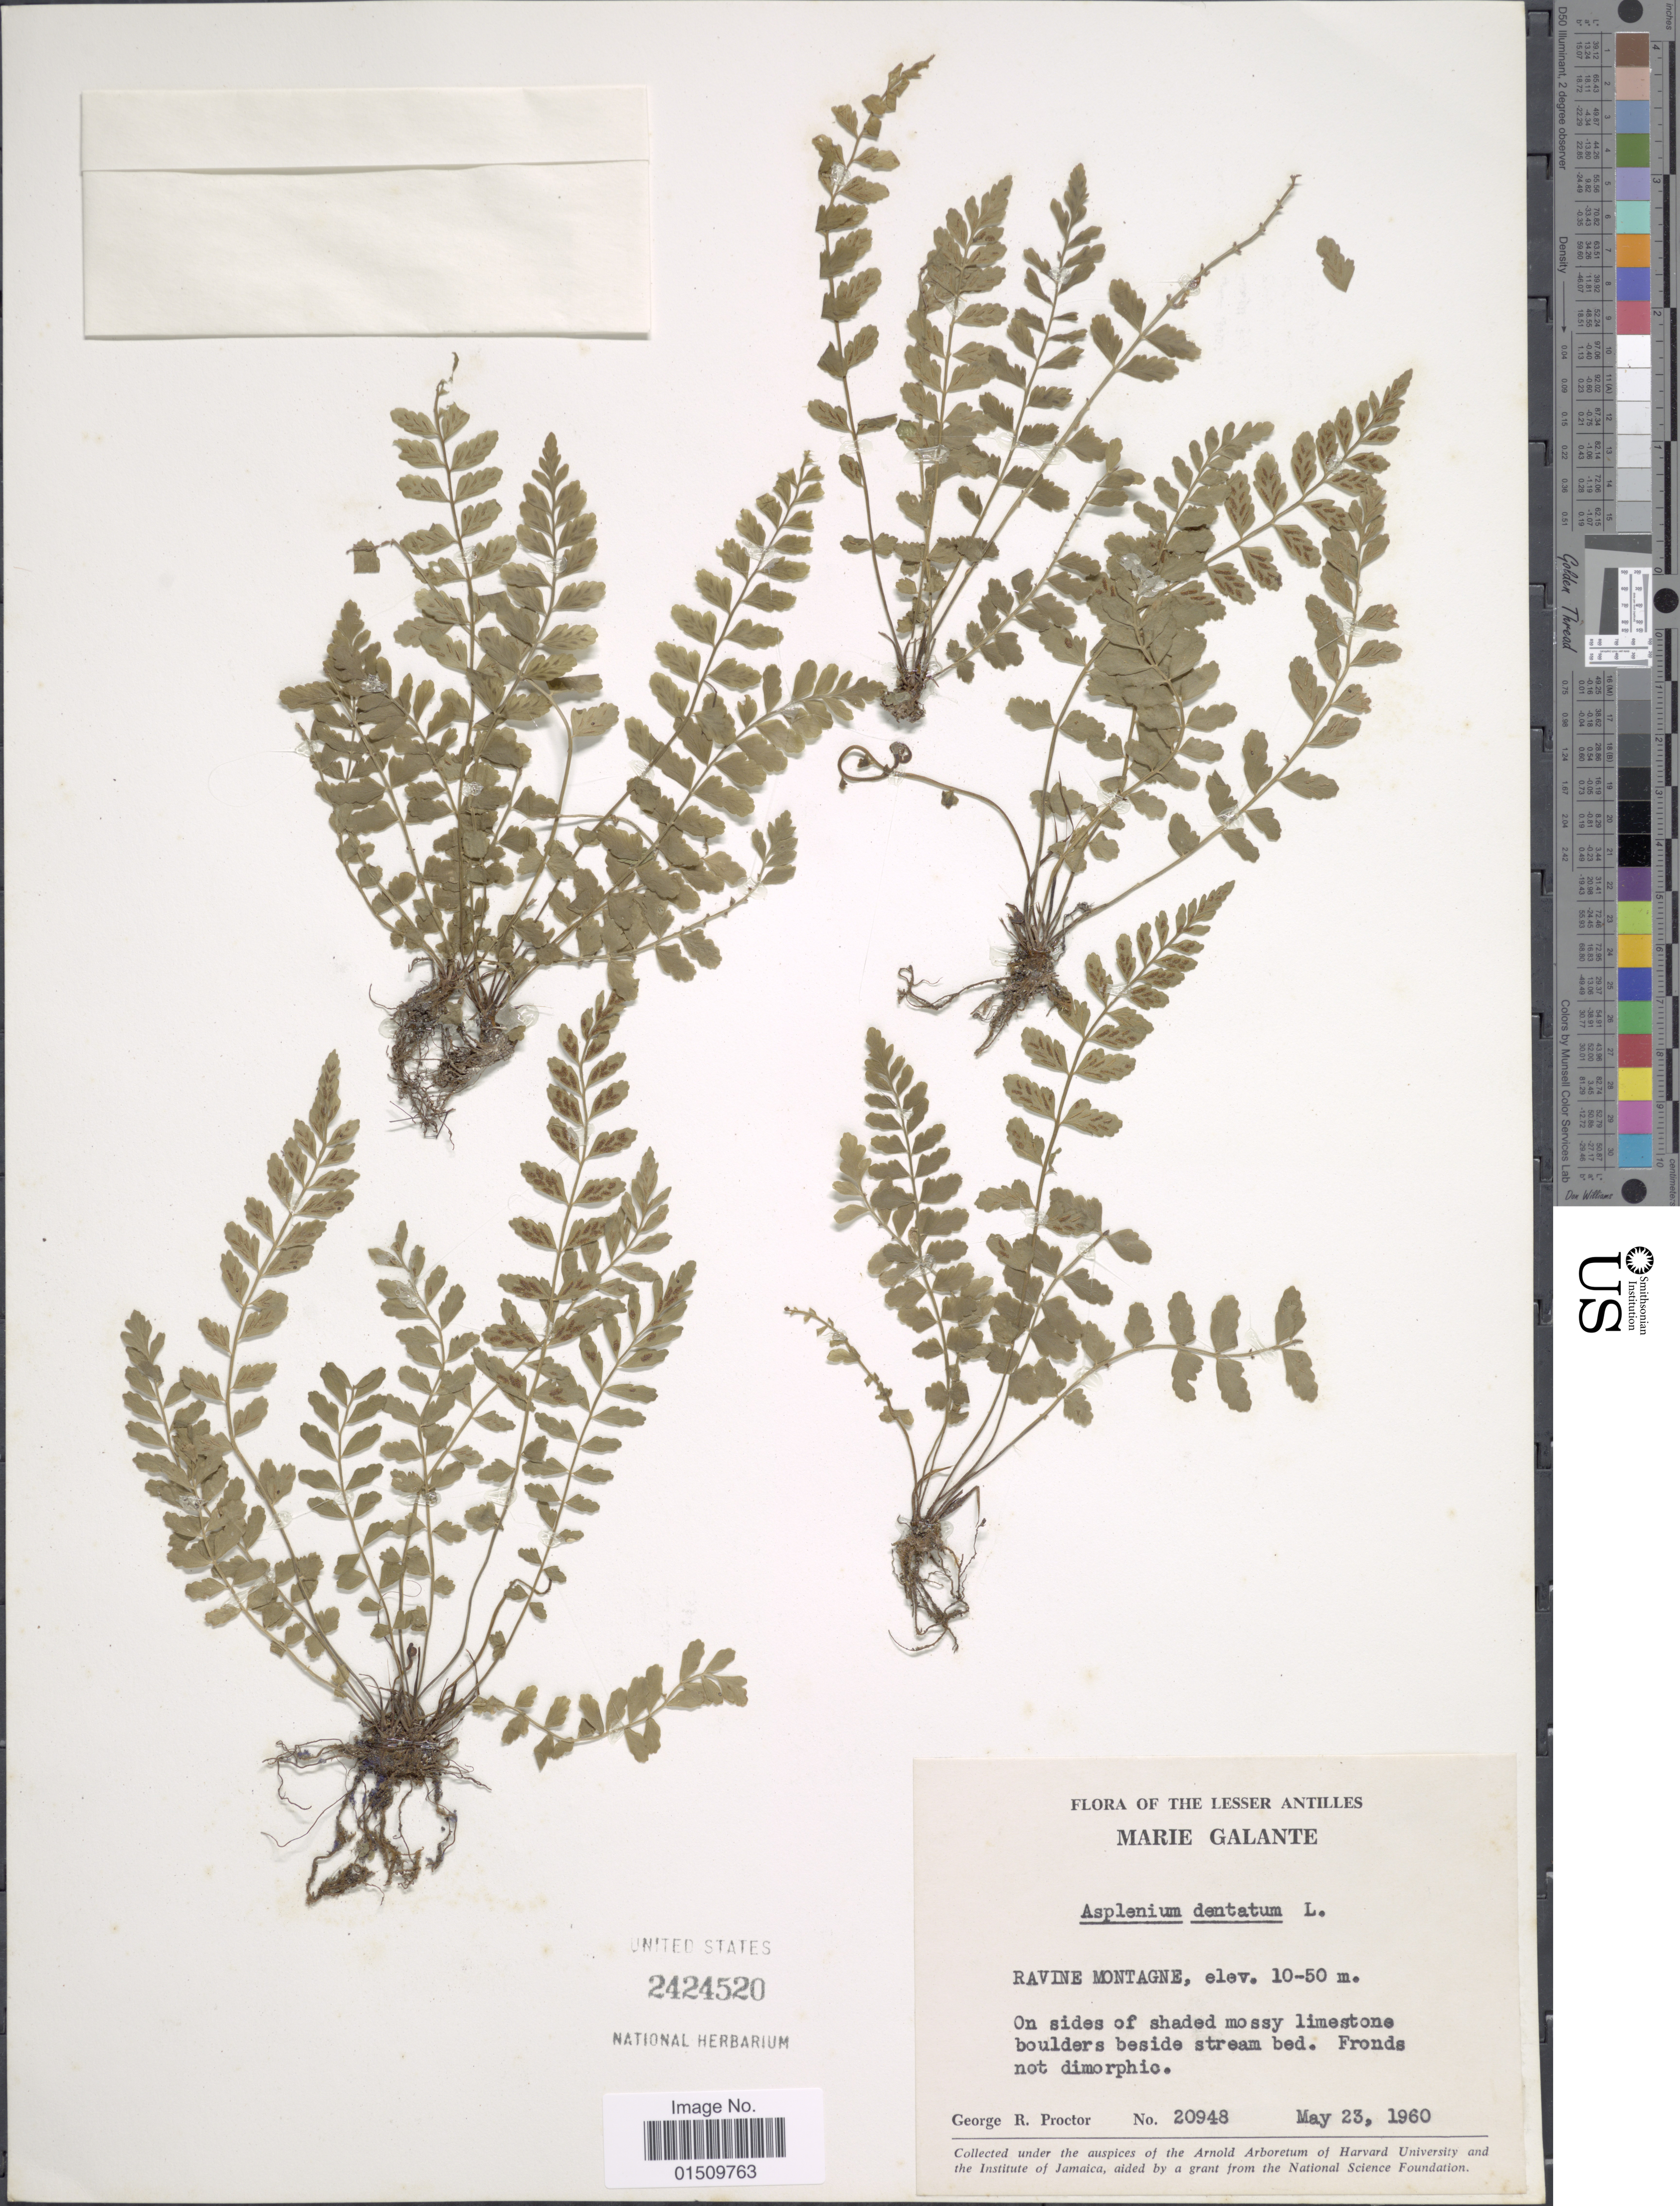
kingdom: Plantae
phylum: Tracheophyta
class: Polypodiopsida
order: Polypodiales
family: Aspleniaceae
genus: Asplenium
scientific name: Asplenium trichomanes-dentatum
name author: L.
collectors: G. R. Proctor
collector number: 20948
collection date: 1960-05-23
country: Guadeloupe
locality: The Lesser Antilles, Marie Galante, Ravine Montagne.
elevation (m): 10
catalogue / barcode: US 2424520